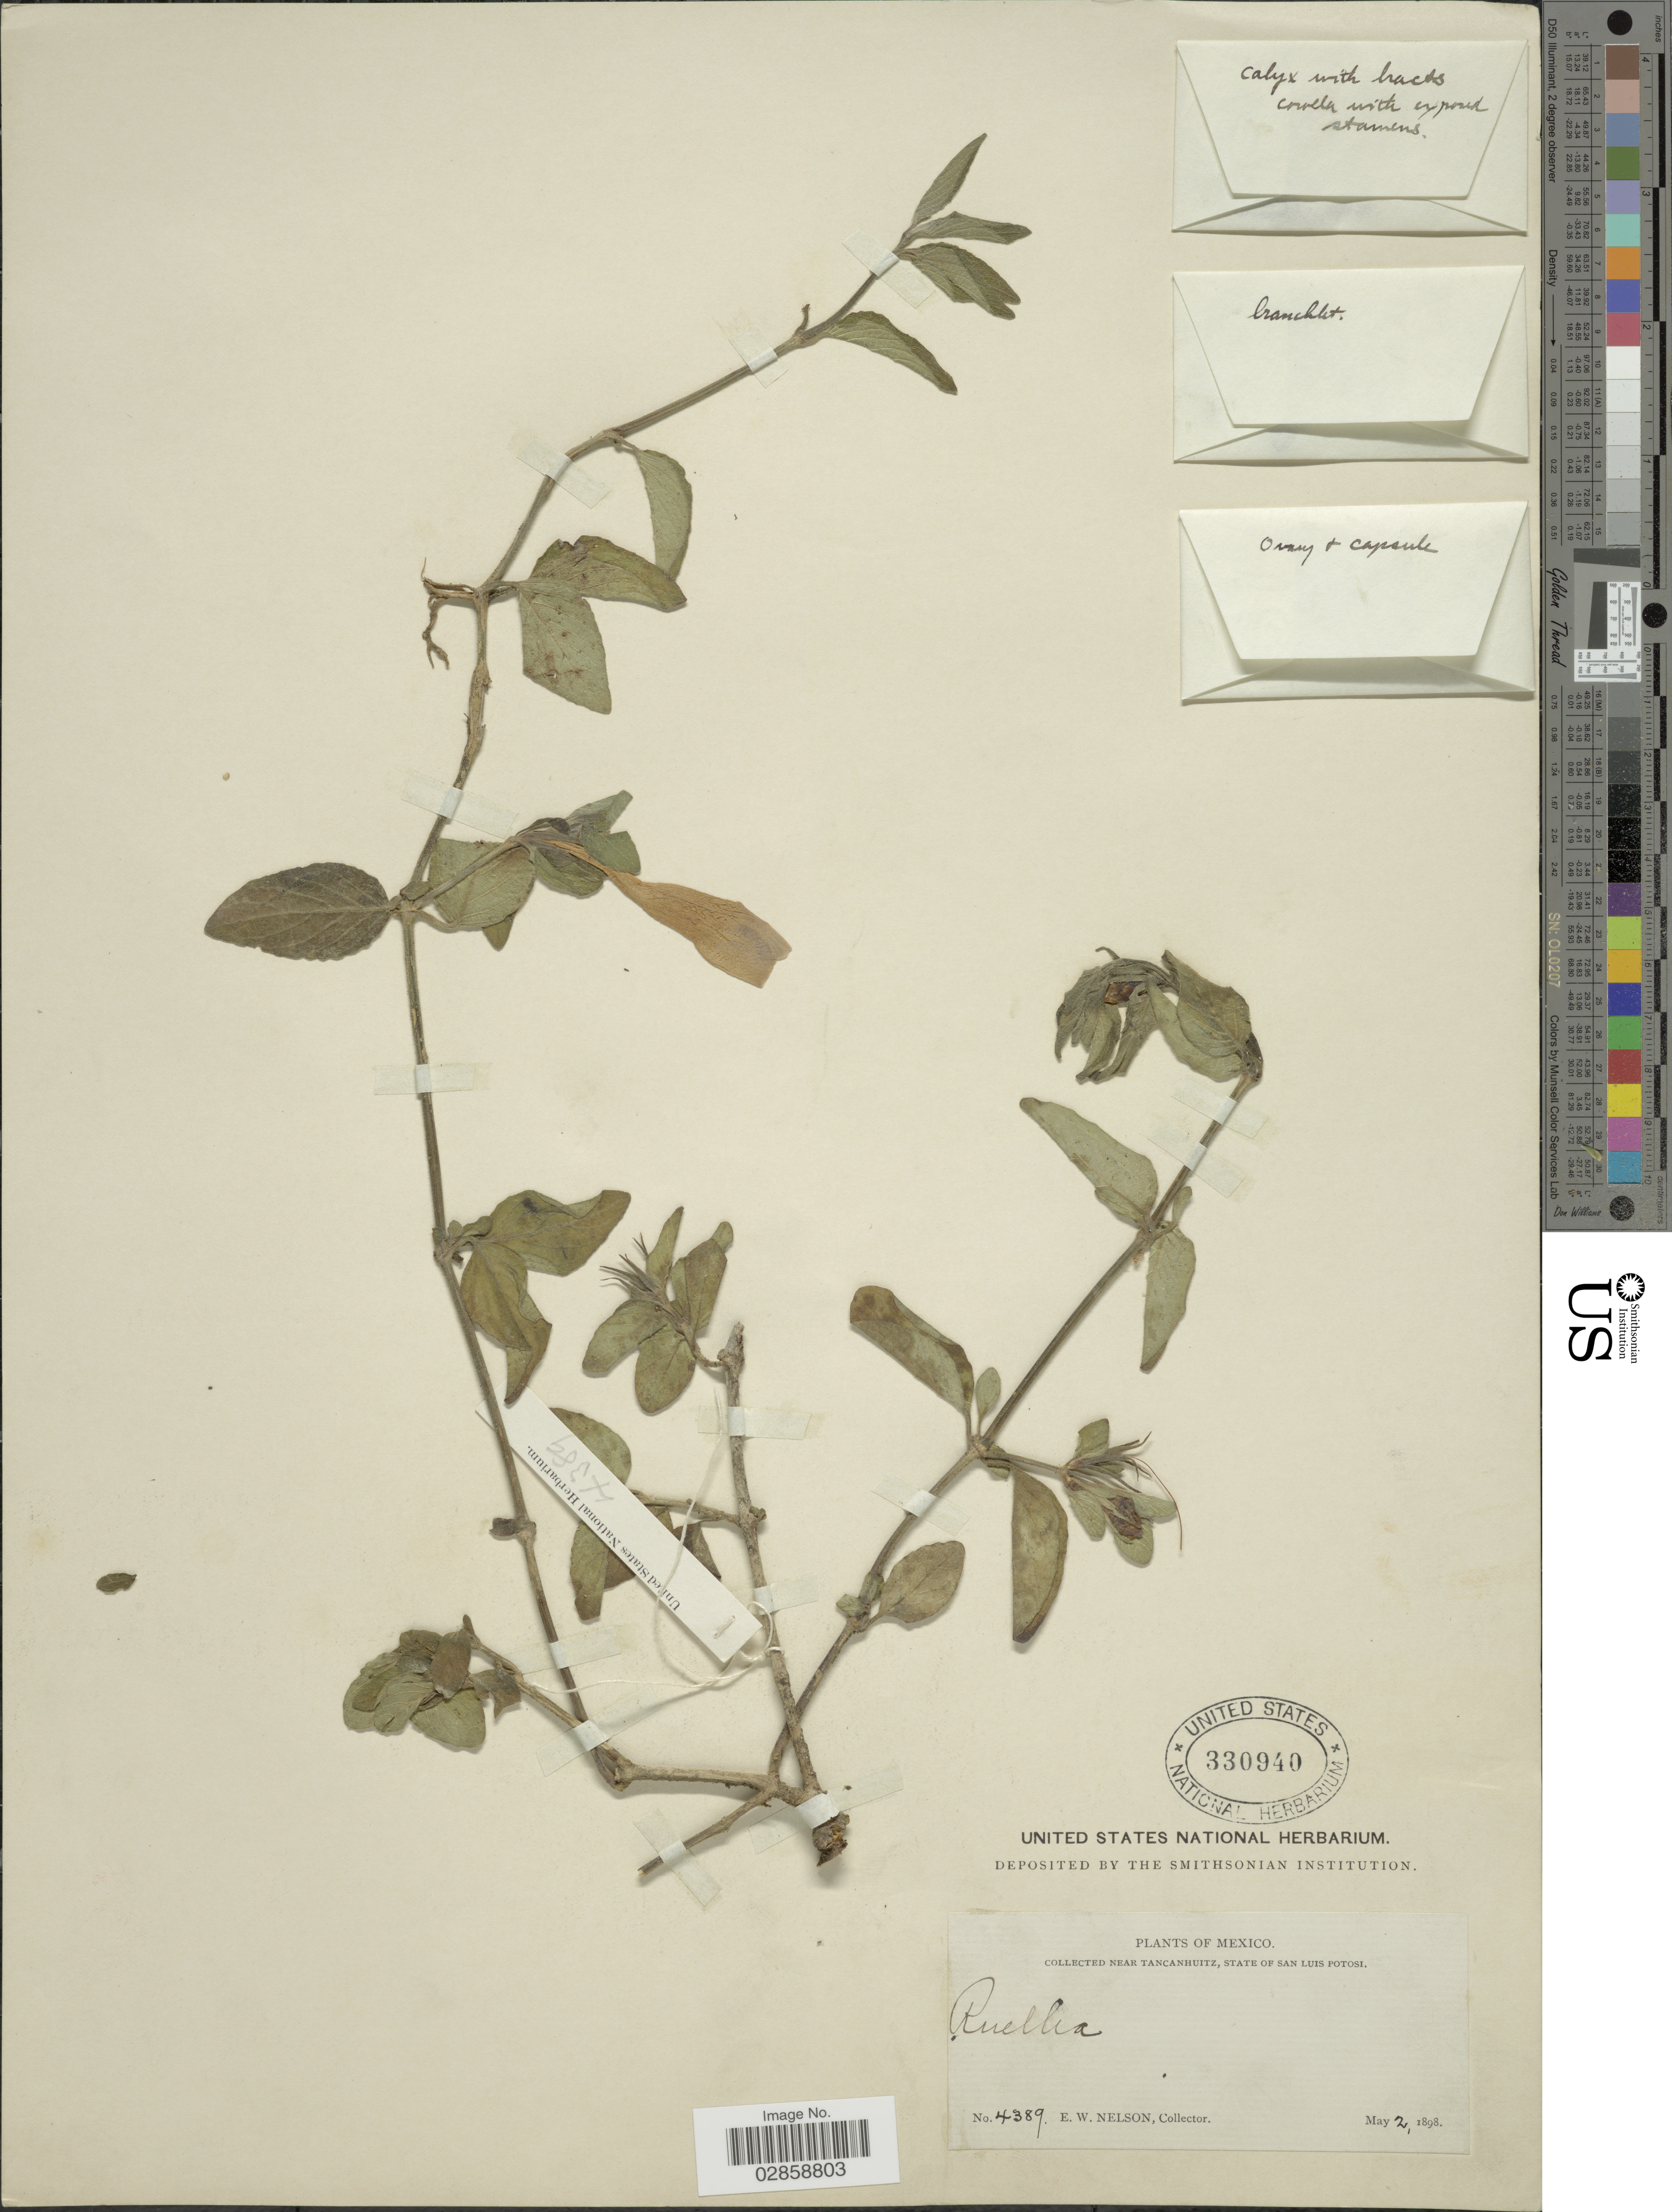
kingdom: Plantae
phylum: Tracheophyta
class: Magnoliopsida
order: Lamiales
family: Acanthaceae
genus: Ruellia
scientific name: Ruellia sp.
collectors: E. W. Nelson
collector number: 4389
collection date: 1898-05-02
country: Mexico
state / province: San Luis Potosí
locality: Near Tancanhuitz.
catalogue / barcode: US 330940